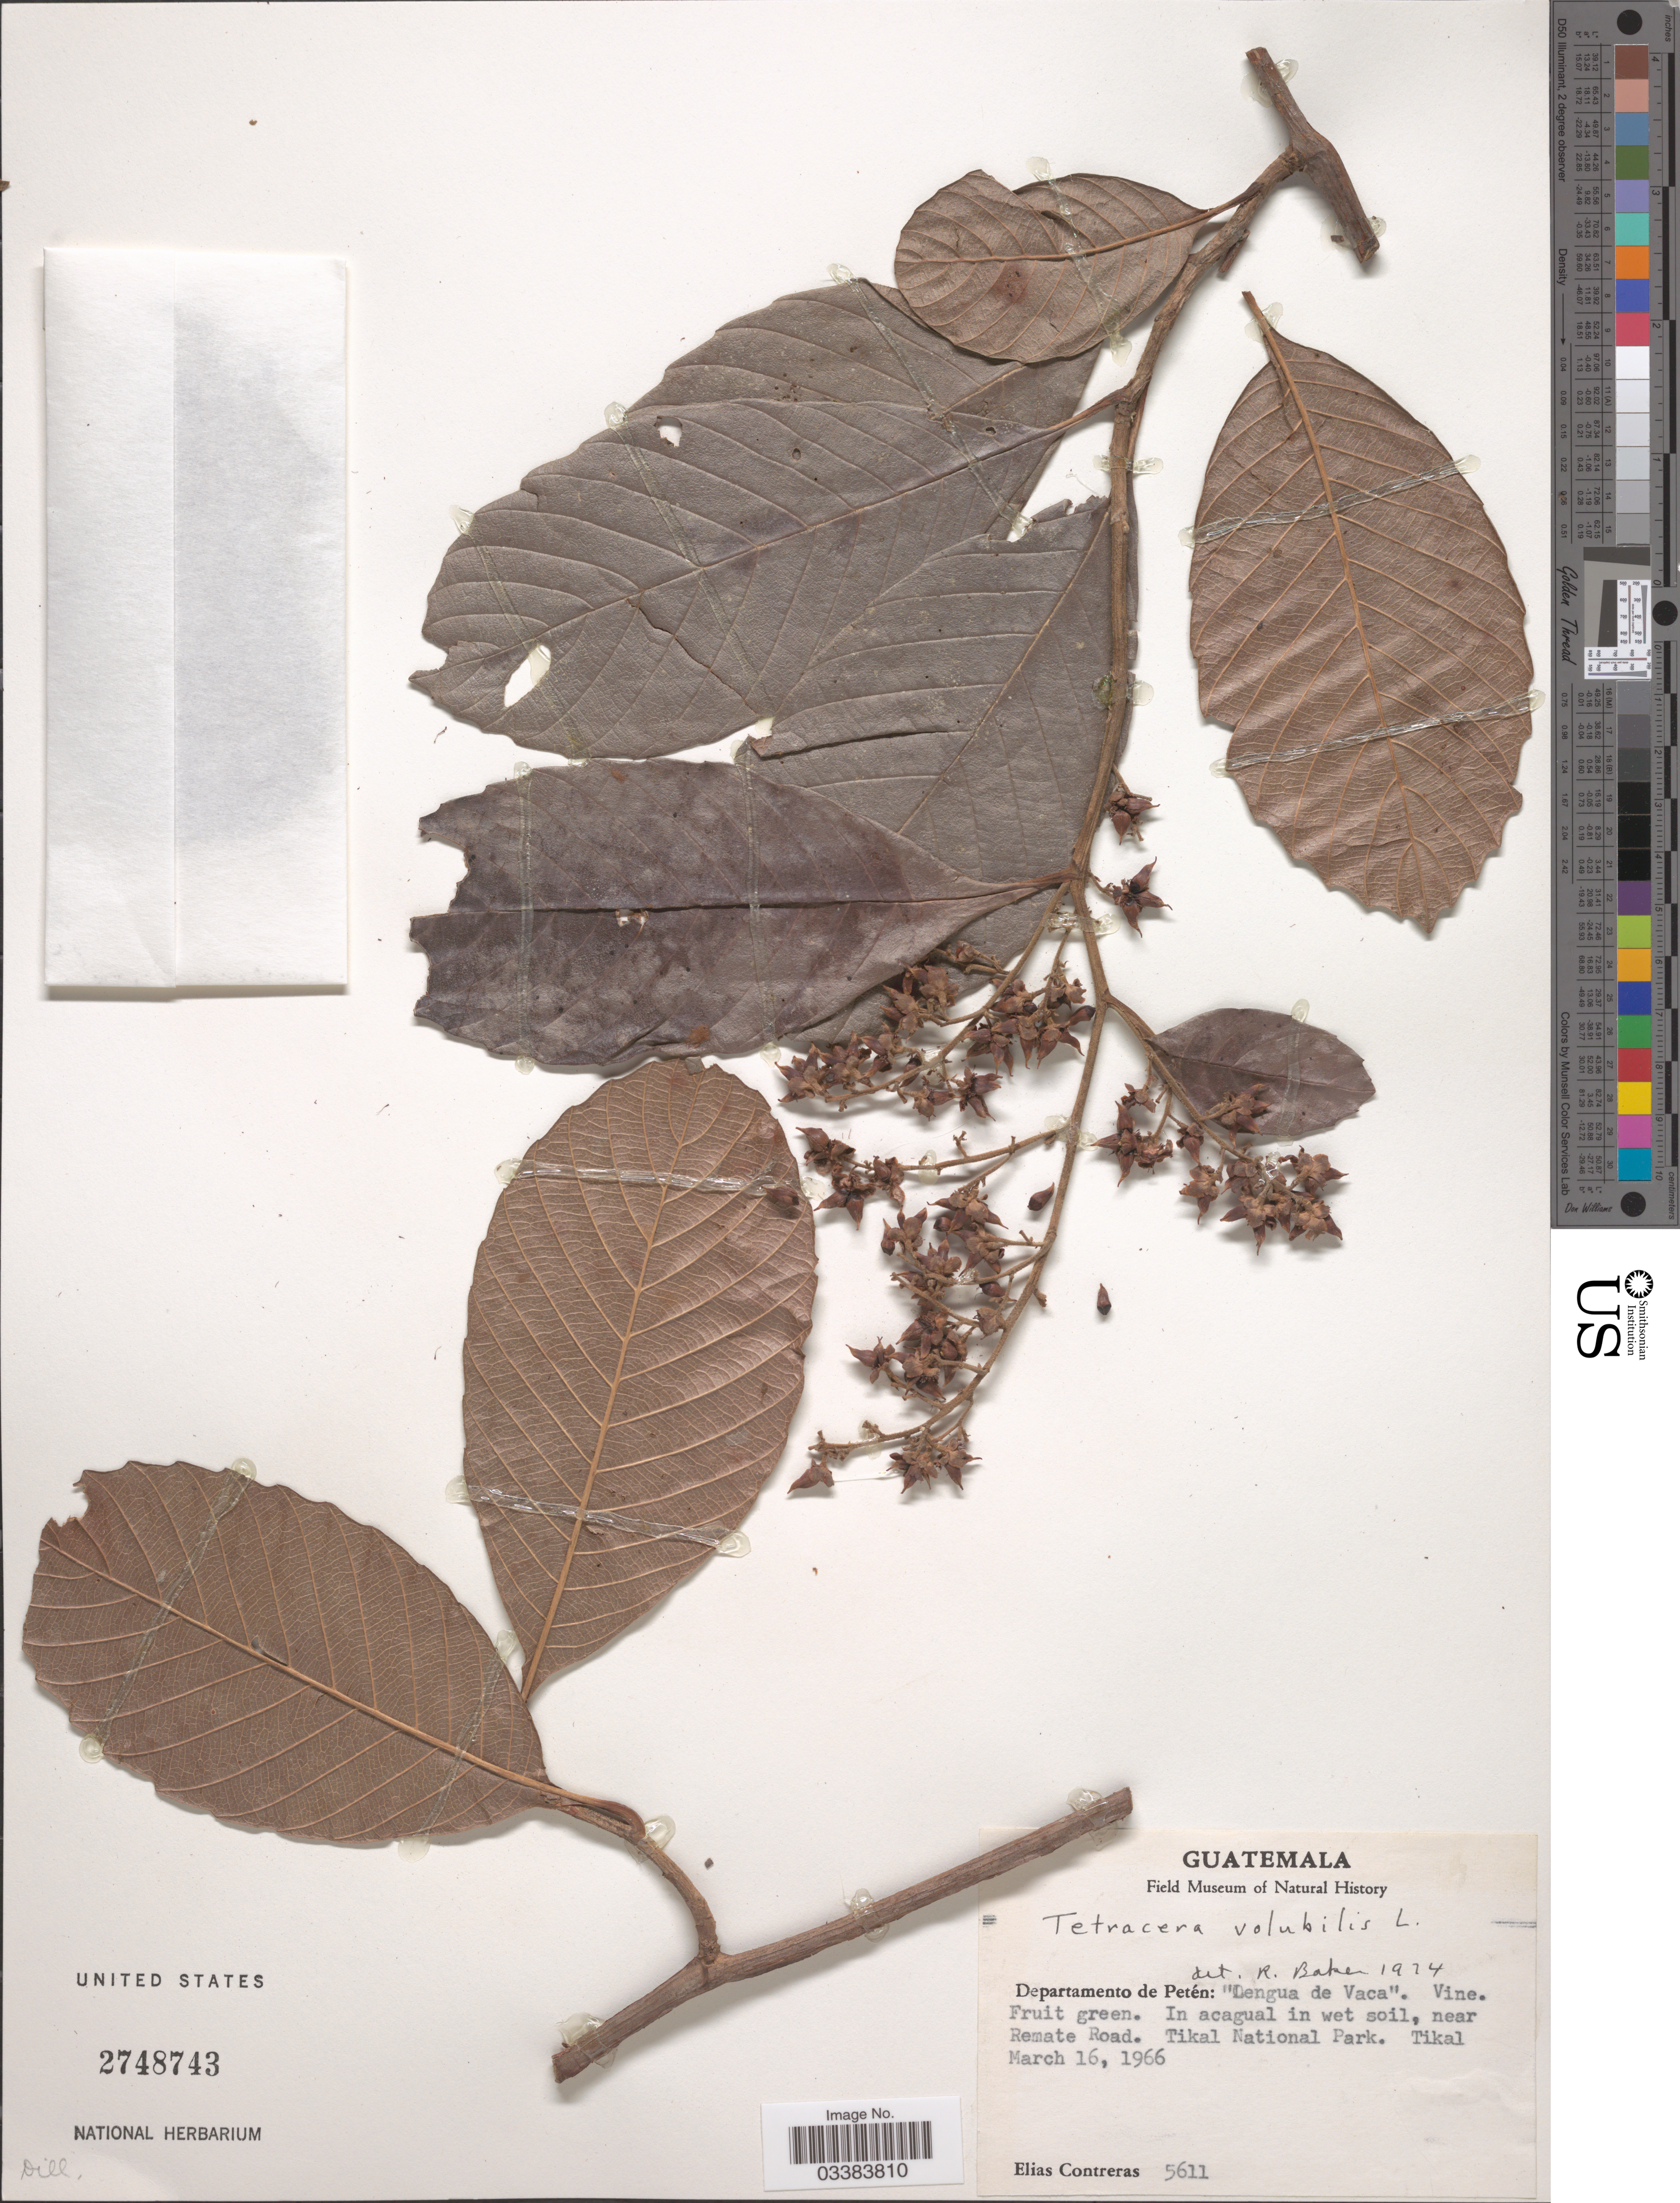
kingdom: Plantae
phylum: Tracheophyta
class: Magnoliopsida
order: Dilleniales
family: Dilleniaceae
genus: Tetracera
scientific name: Tetracera volubilis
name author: L.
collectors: E. Contreras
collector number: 5611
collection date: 1966-03-16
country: Guatemala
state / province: El Petén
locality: Departamento de Petén: Near Remate Road. Tikal National Park. Tikal.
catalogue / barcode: US 2748743